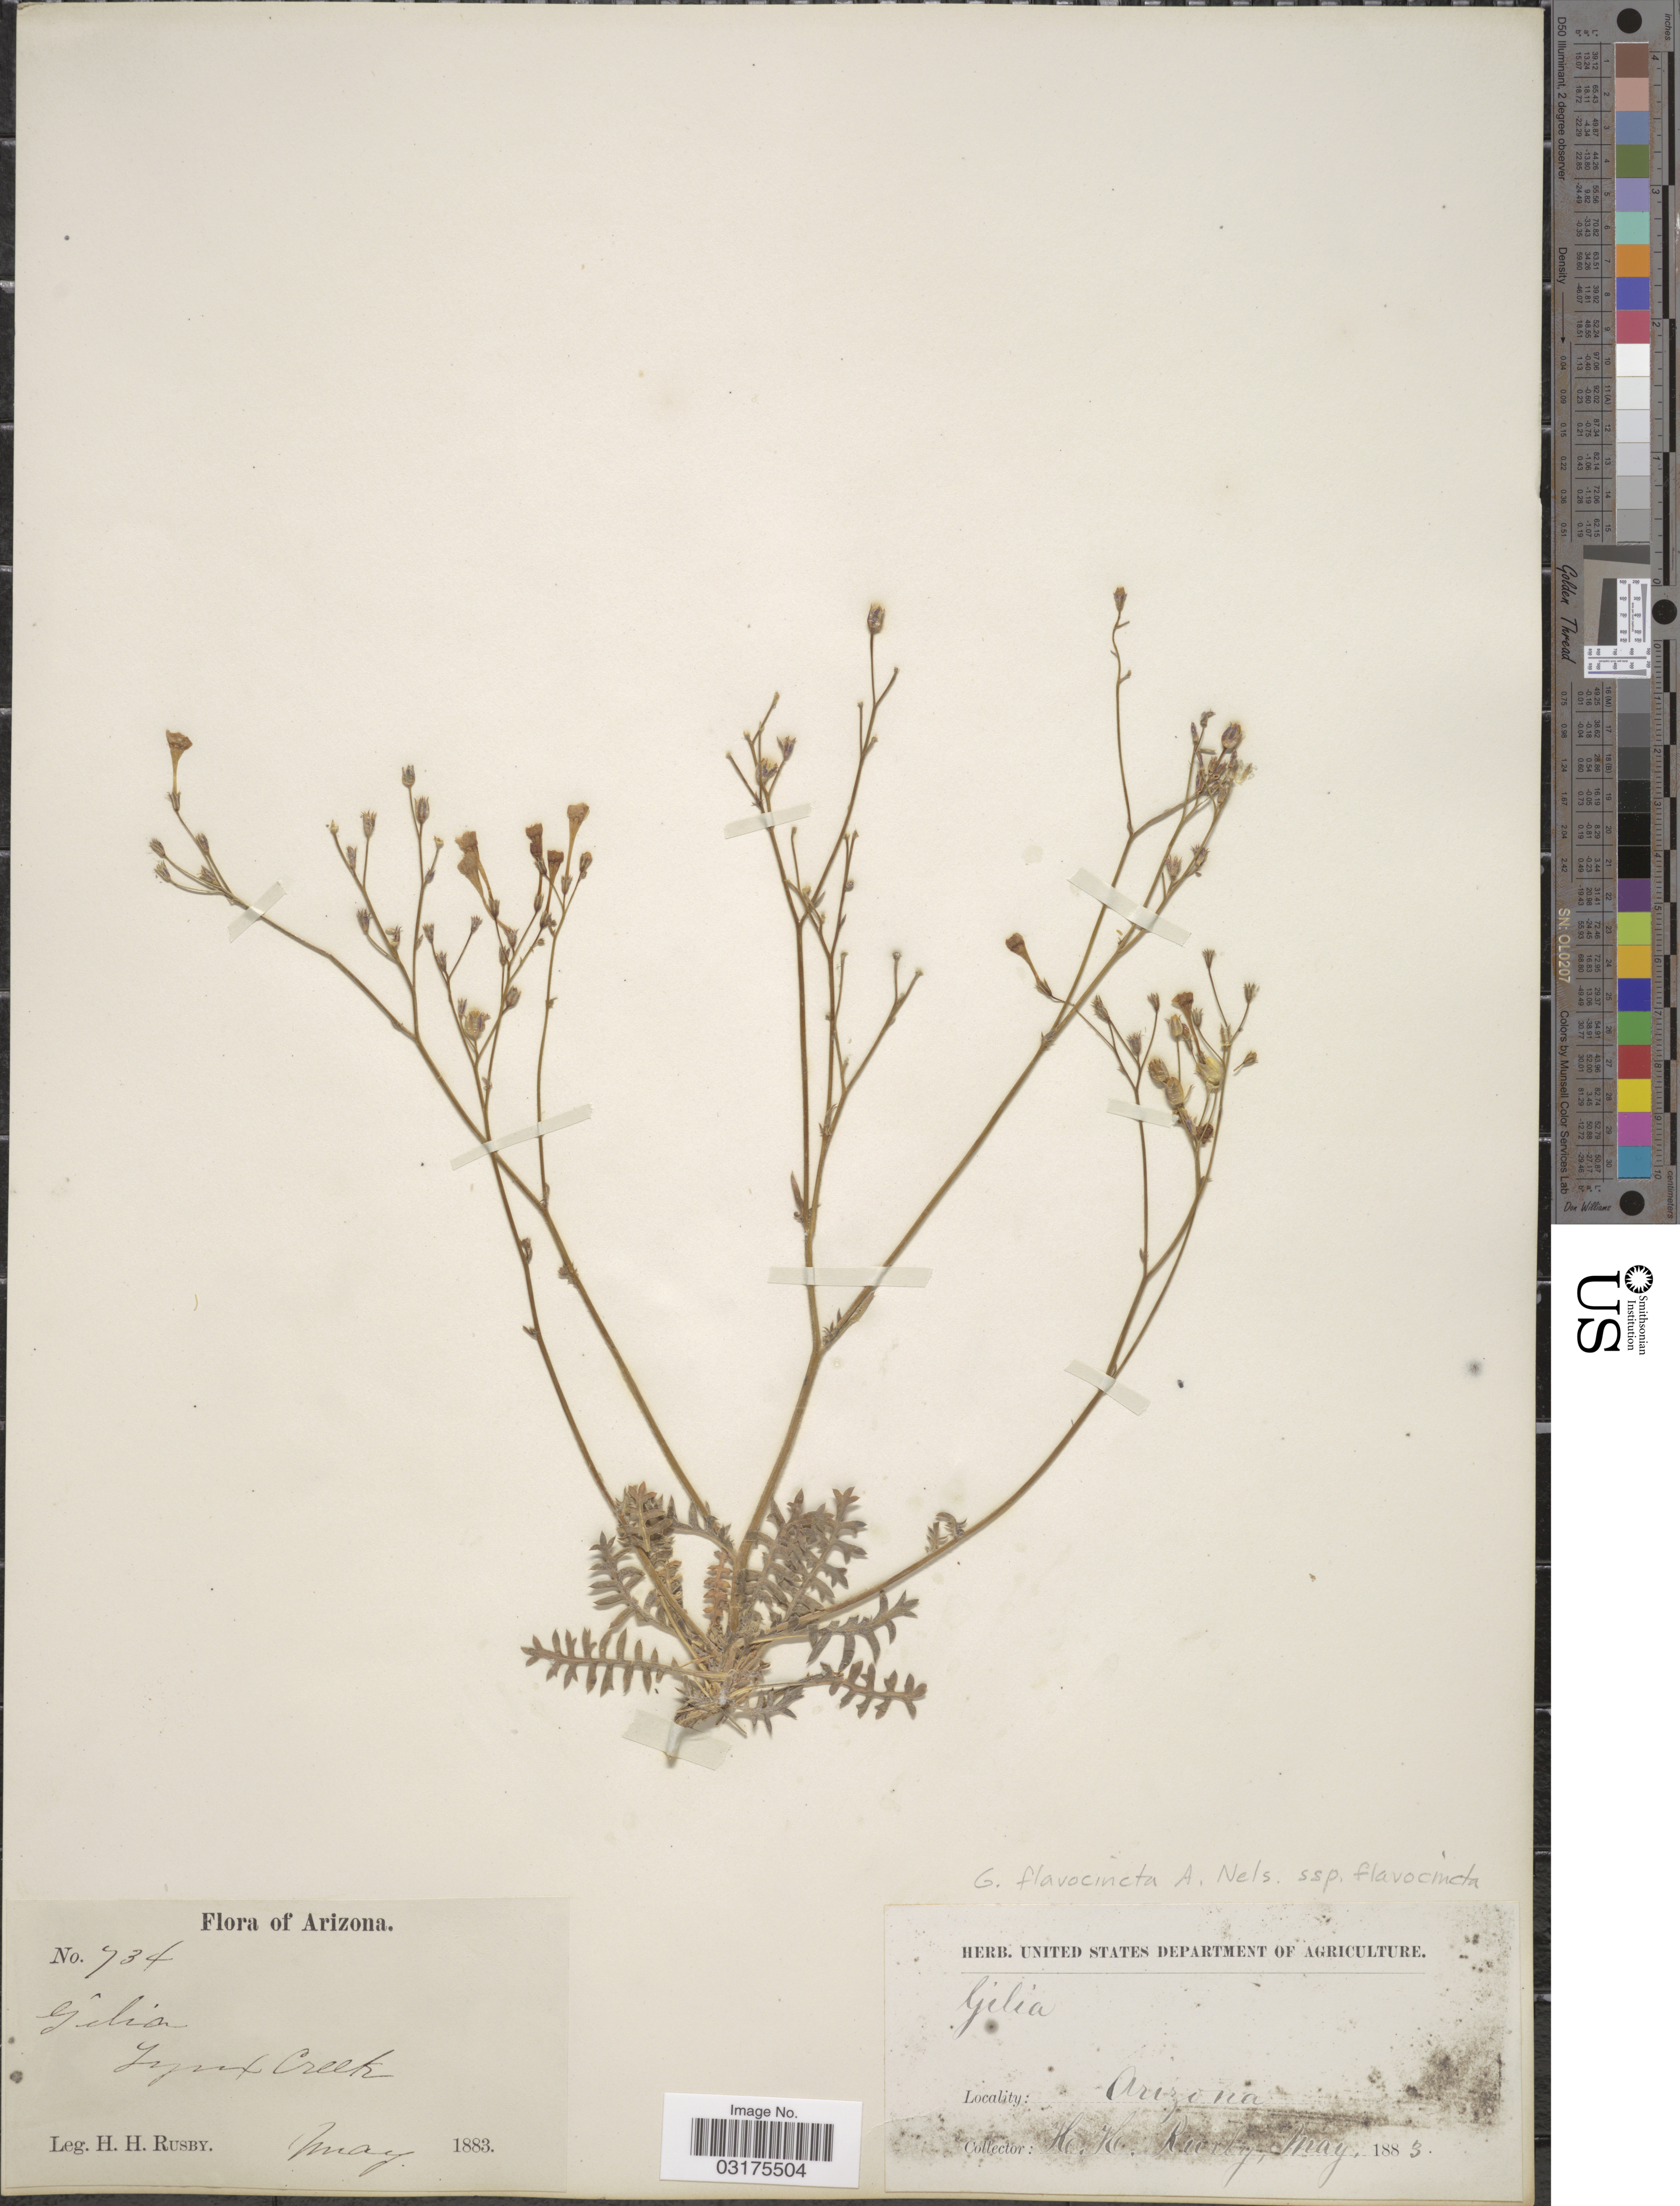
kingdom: Plantae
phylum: Tracheophyta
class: Magnoliopsida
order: Ericales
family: Polemoniaceae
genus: Gilia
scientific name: Gilia flavocincta subsp. flavocincta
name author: A. Nelson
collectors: H. H. Rusby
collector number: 734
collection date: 1883-05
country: United States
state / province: Arizona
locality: Lynx Creek.